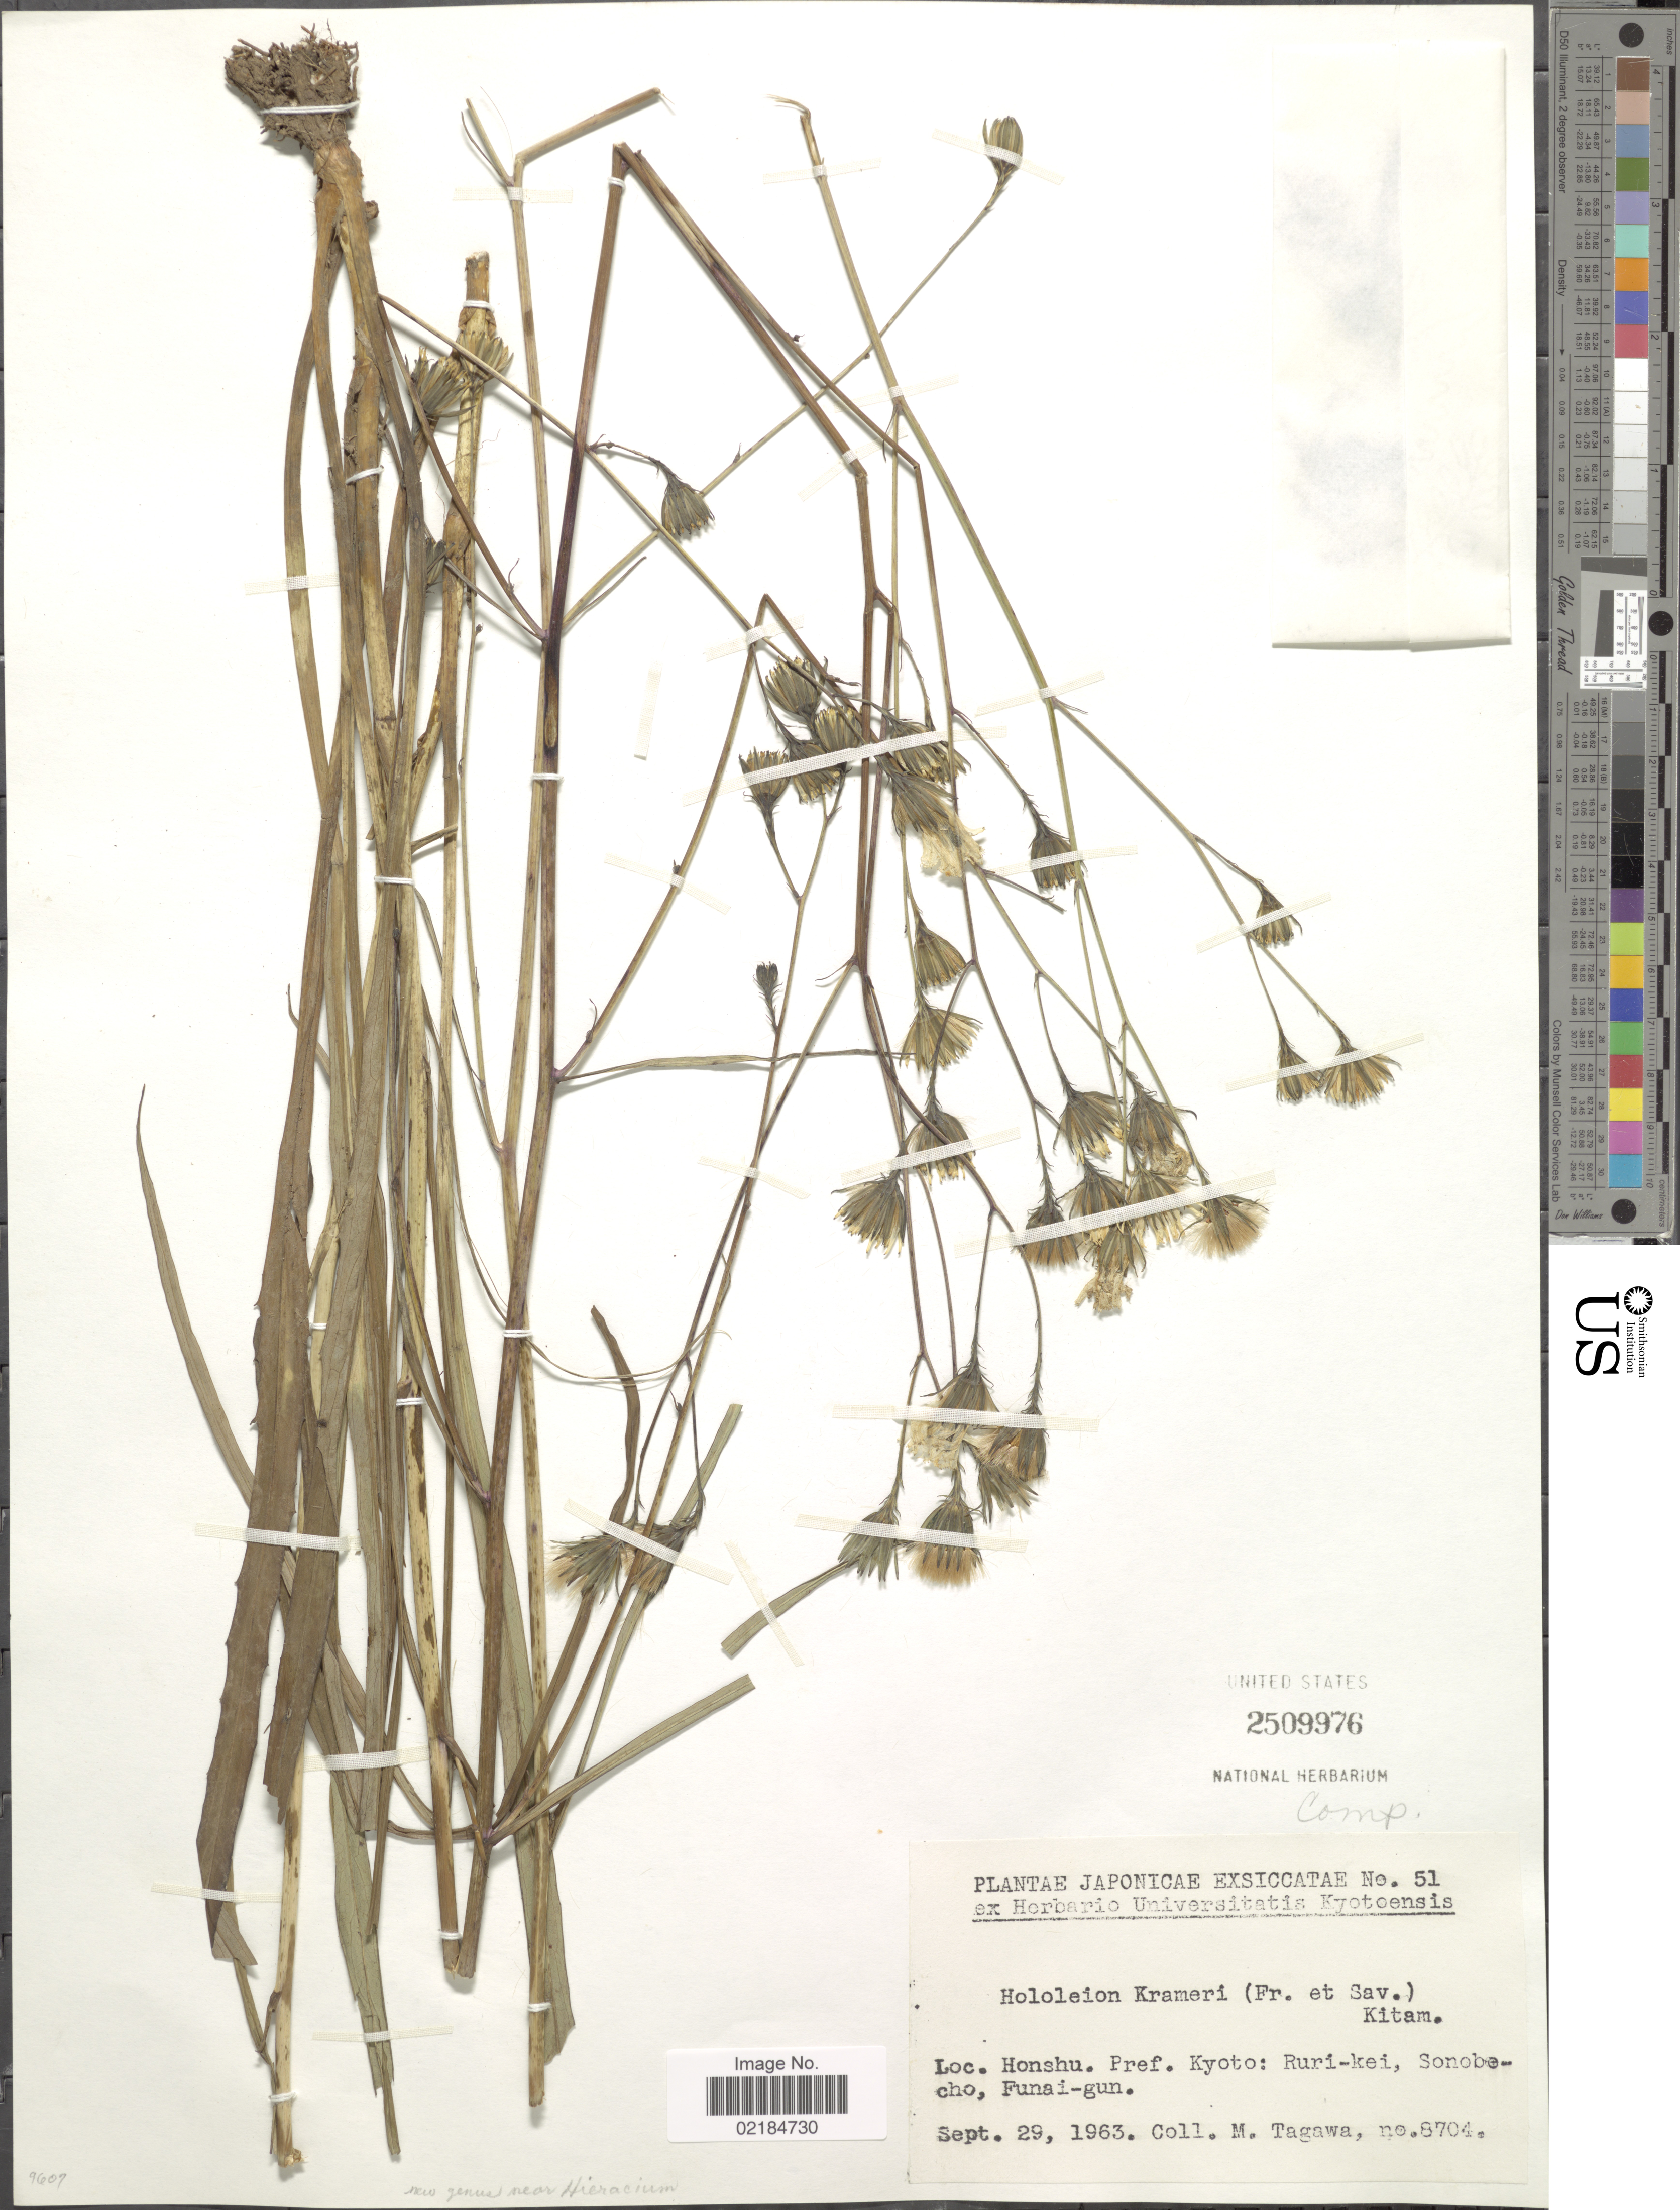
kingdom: Plantae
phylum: Tracheophyta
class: Magnoliopsida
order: Asterales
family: Asteraceae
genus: Hololeion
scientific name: Hololeion krameri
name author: Kitam.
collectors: M. Tagawa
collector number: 8704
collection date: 1963-09-29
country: Japan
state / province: Kyoto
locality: Honshu. Pref. Kytoto: Ruri-kei, Sonobecho, Funai-gun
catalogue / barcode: US 2509976